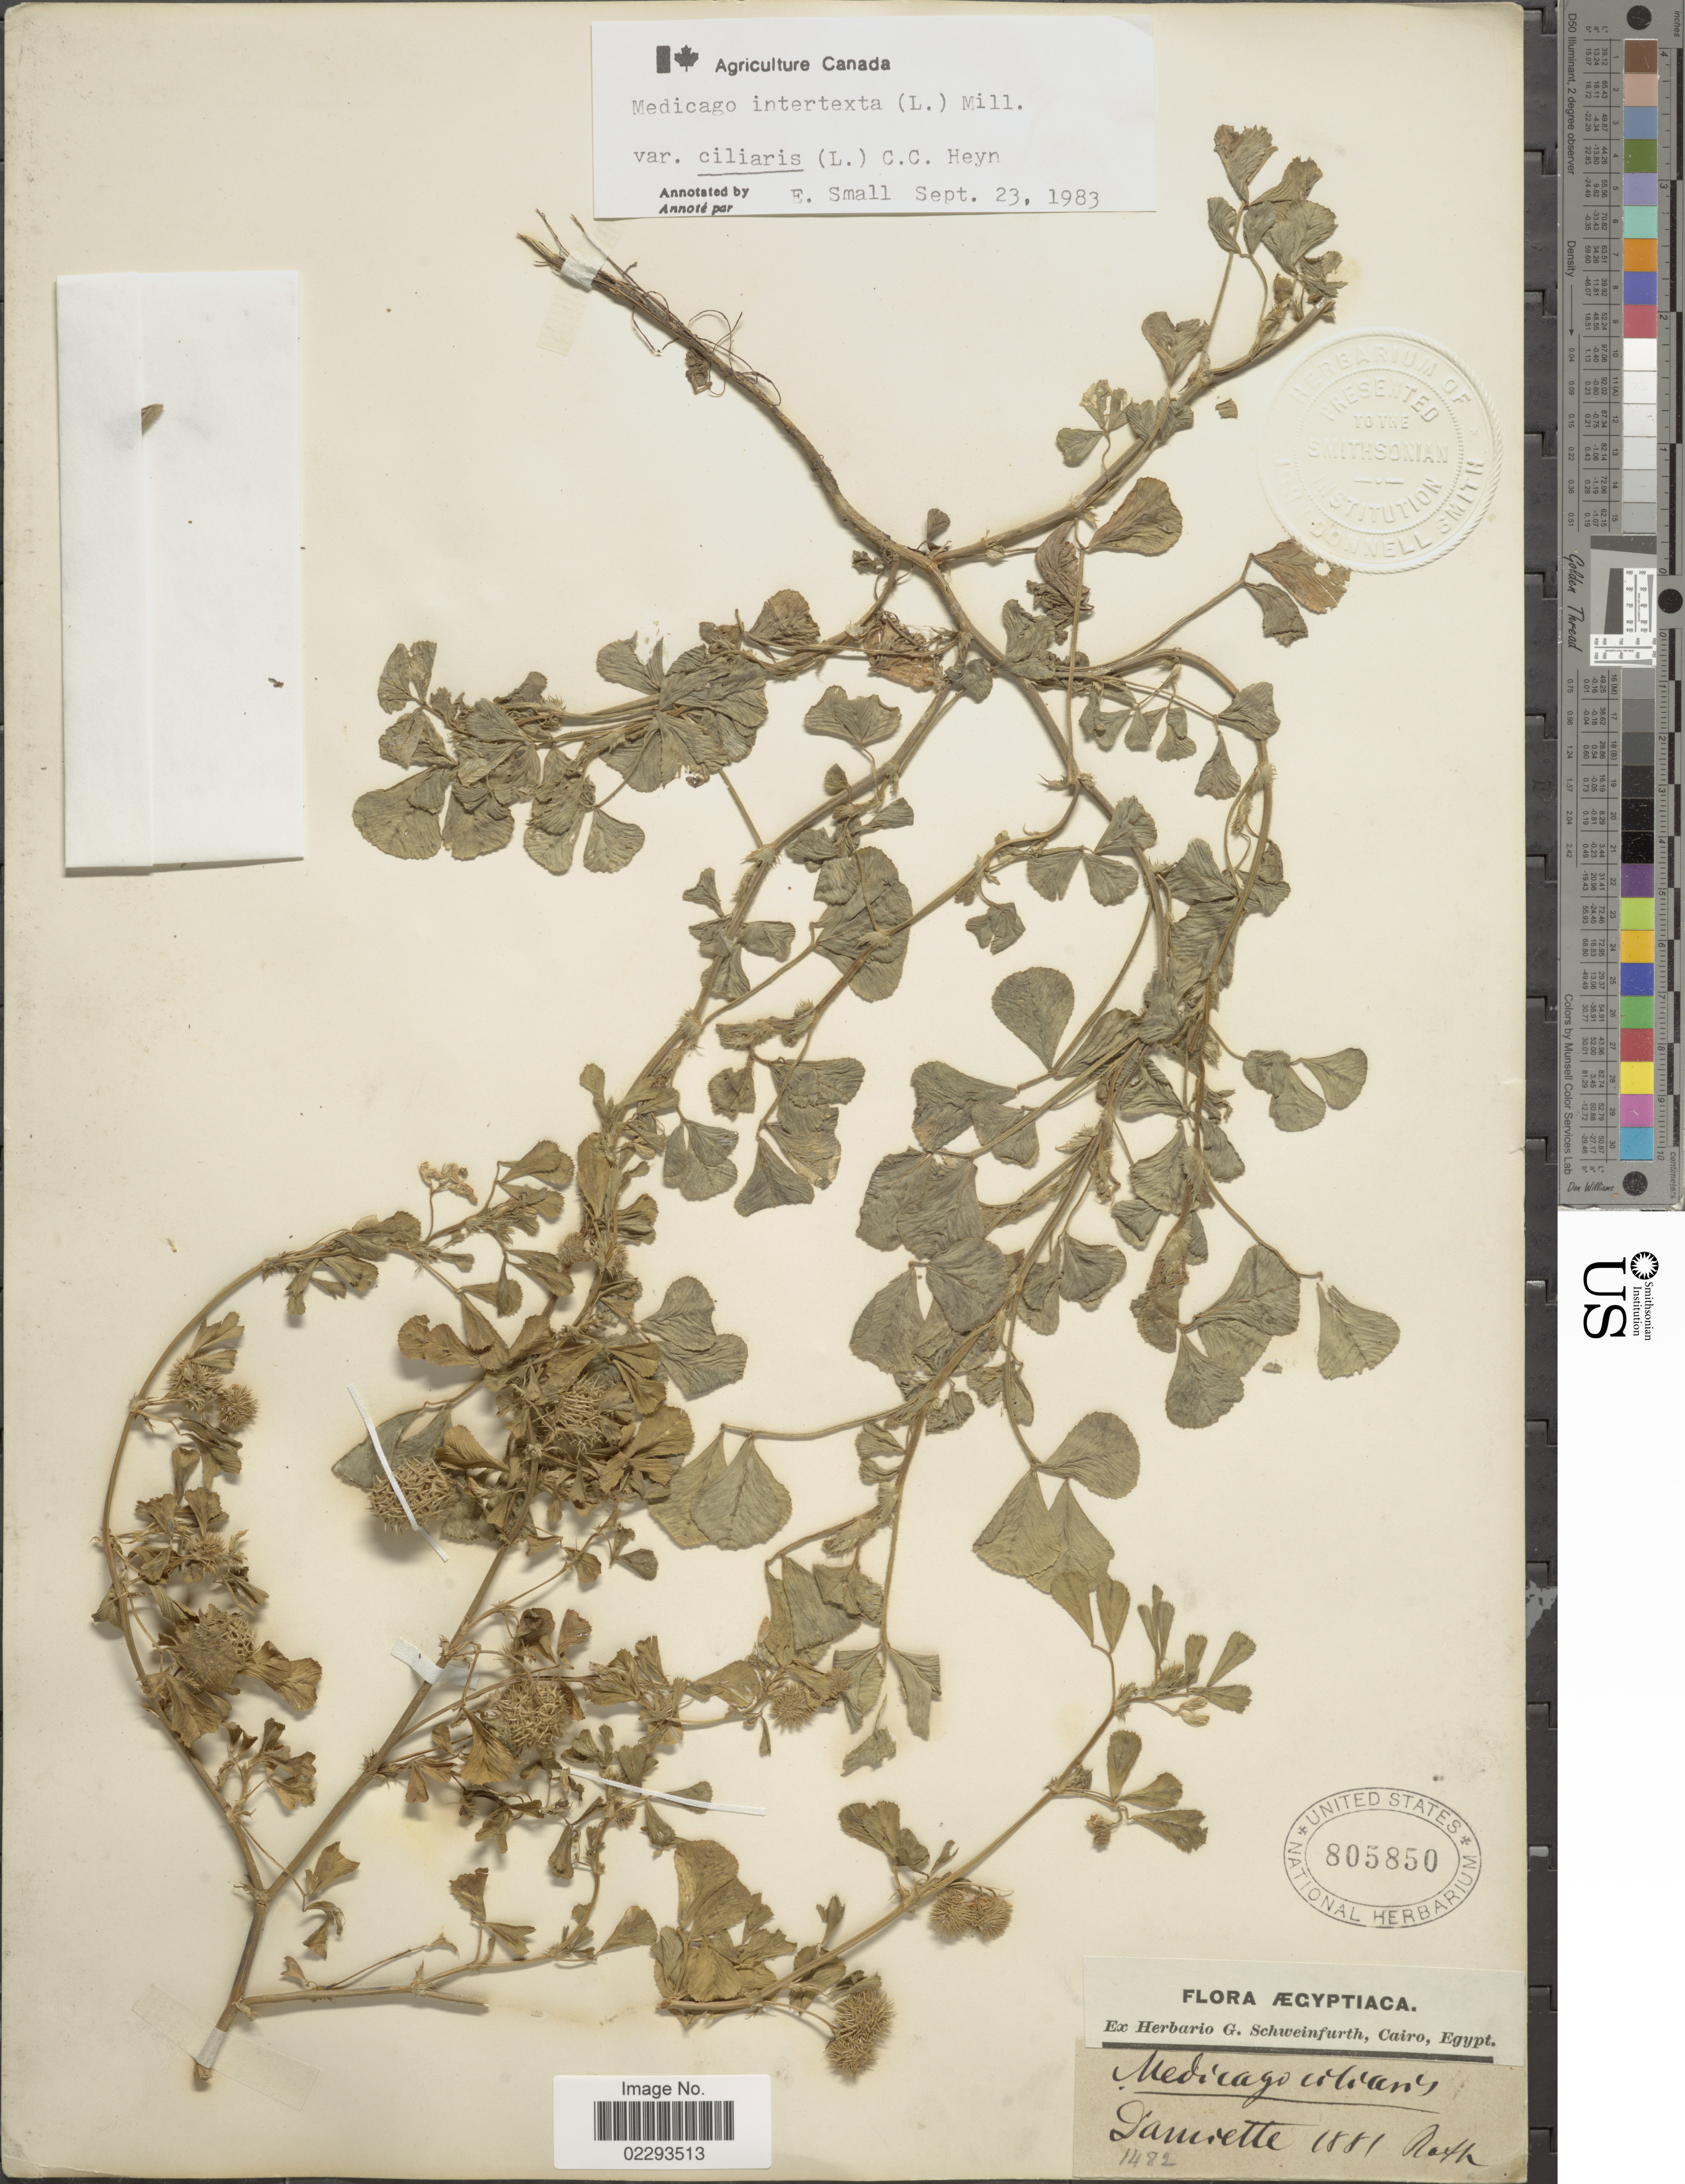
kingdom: Plantae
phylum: Tracheophyta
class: Magnoliopsida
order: Fabales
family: Fabaceae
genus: Medicago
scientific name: Medicago intertexta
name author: (L.) Mill.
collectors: Damiette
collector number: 1482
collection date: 1881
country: Egypt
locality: Damiette.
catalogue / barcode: US 805850